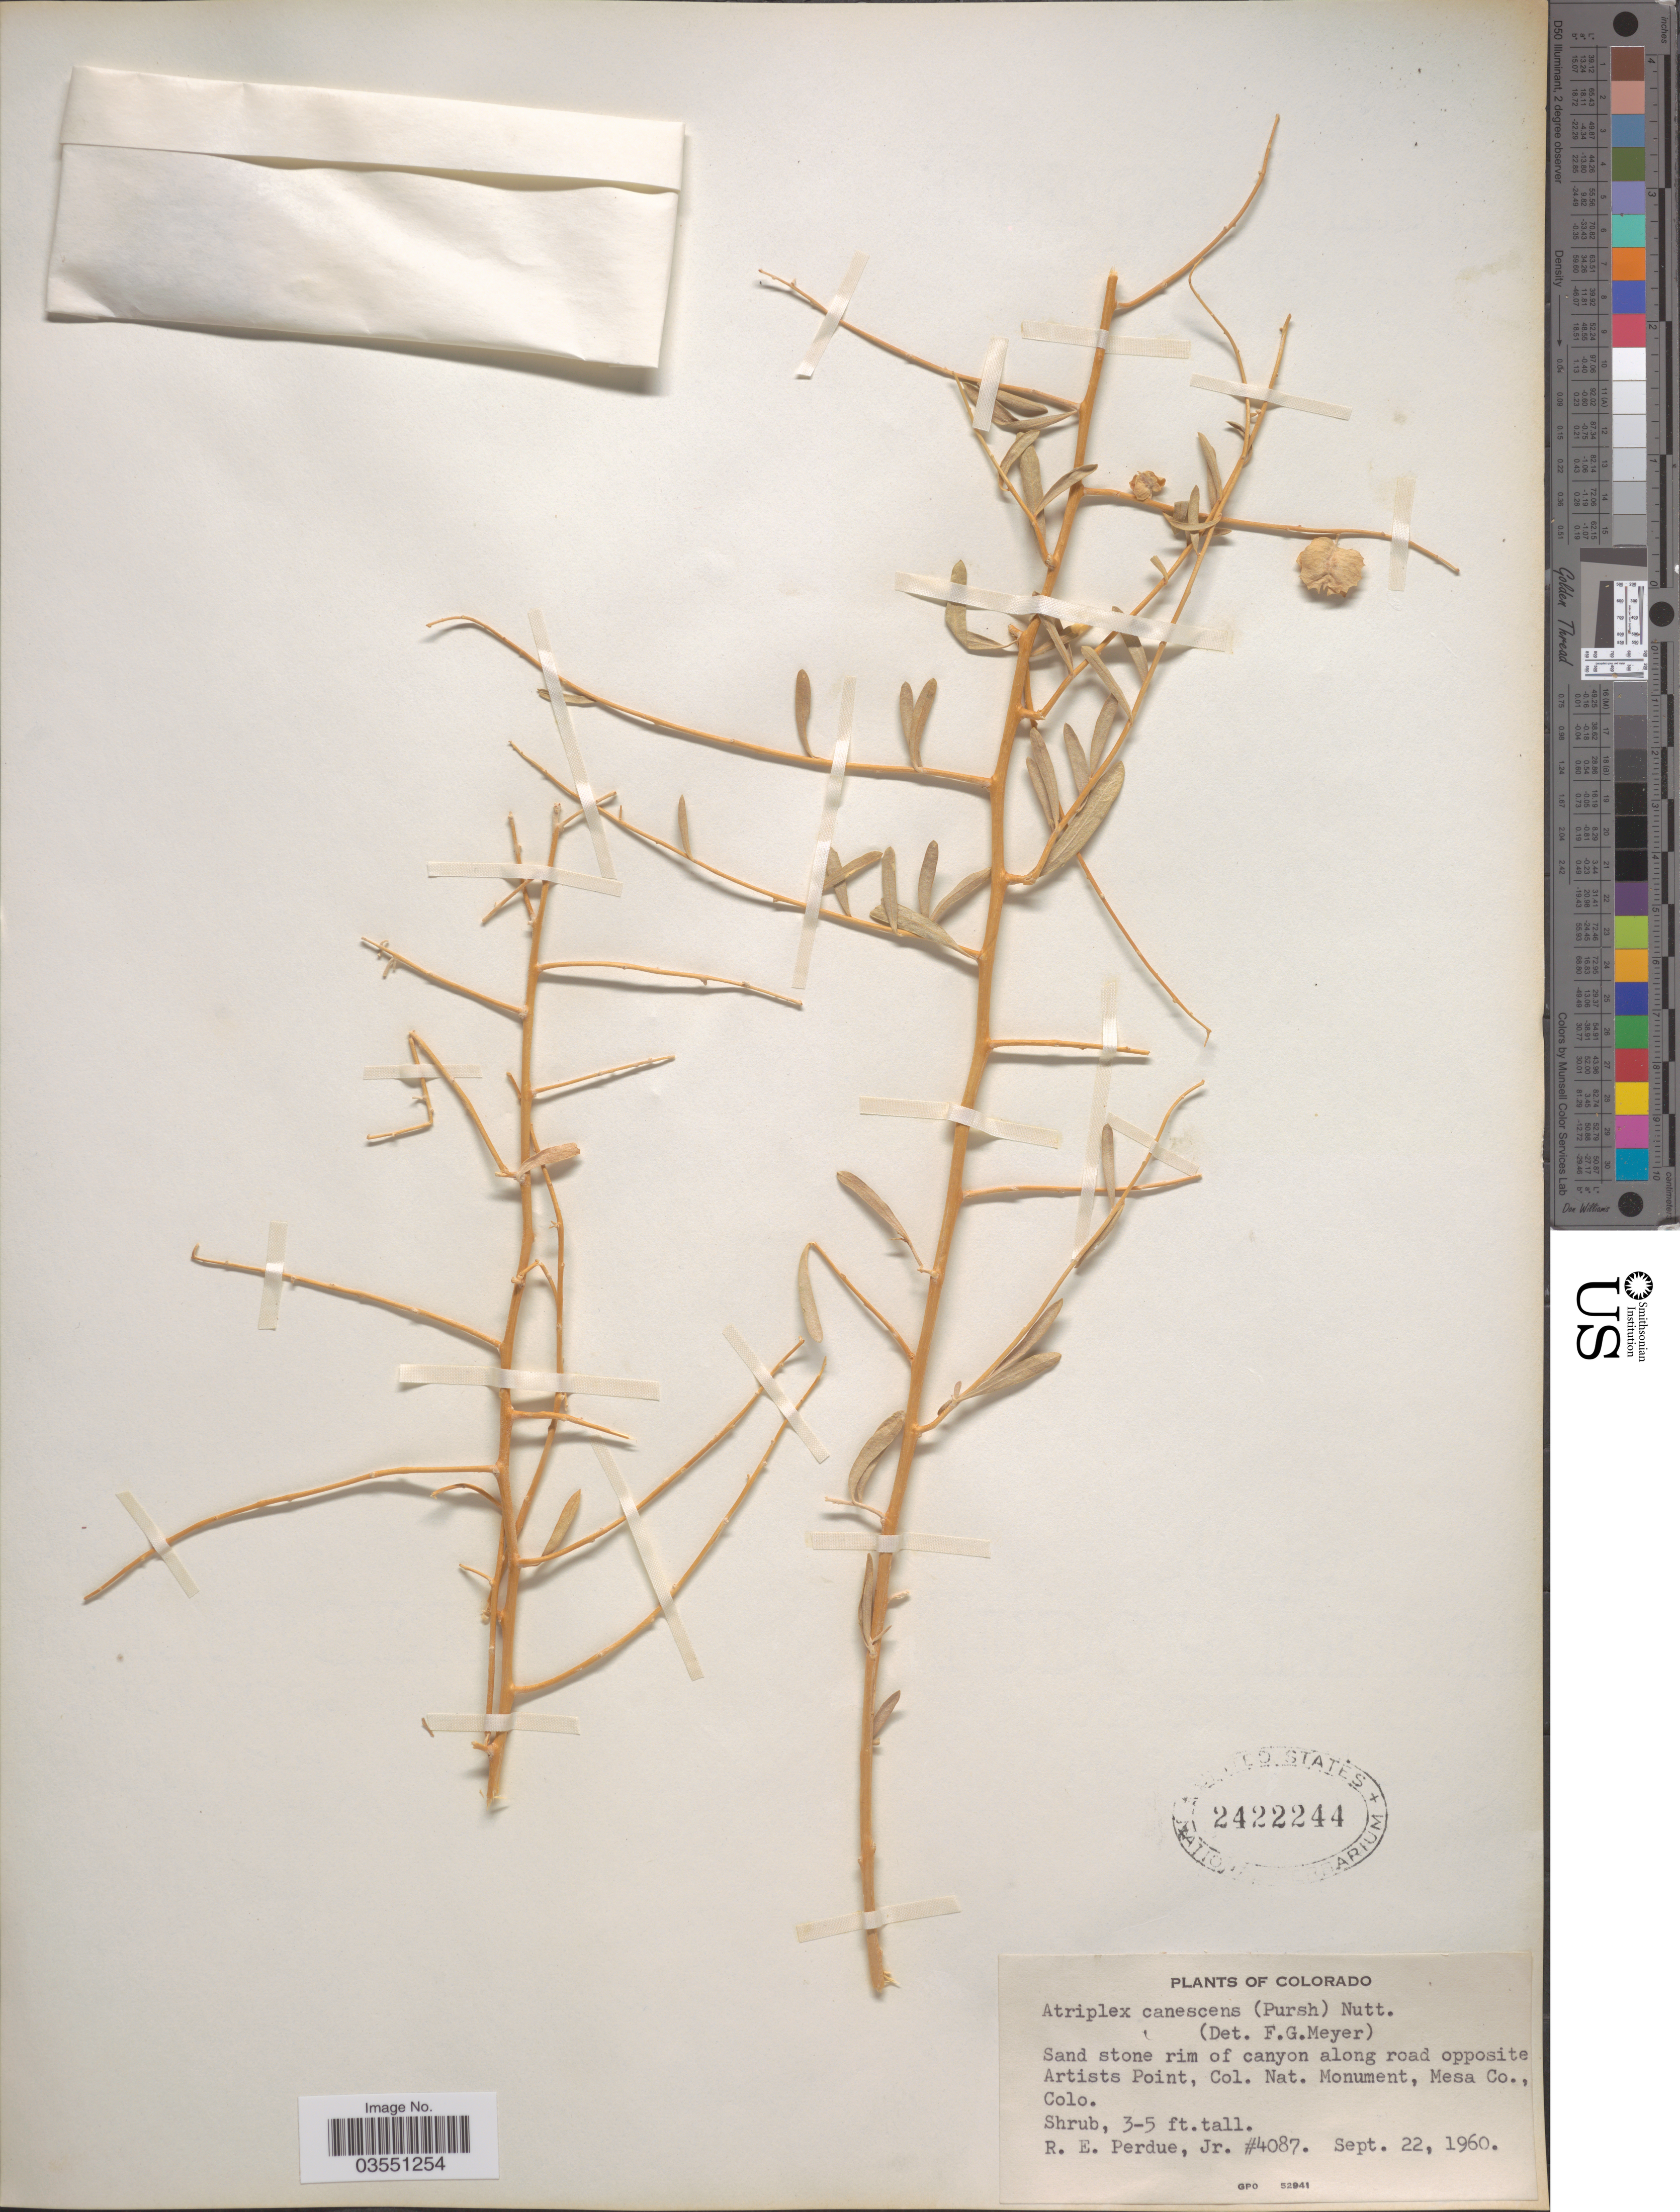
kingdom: Plantae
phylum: Tracheophyta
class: Magnoliopsida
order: Caryophyllales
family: Amaranthaceae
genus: Atriplex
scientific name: Atriplex canescens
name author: (Pursh) Nutt.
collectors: R. E. Perdue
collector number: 4087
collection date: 1960-09-22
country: United States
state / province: Colorado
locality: Sand stone rim of canyon along road opposite Artists Point, Col. Nat. Monument, Mesa Co.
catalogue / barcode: US 2422244